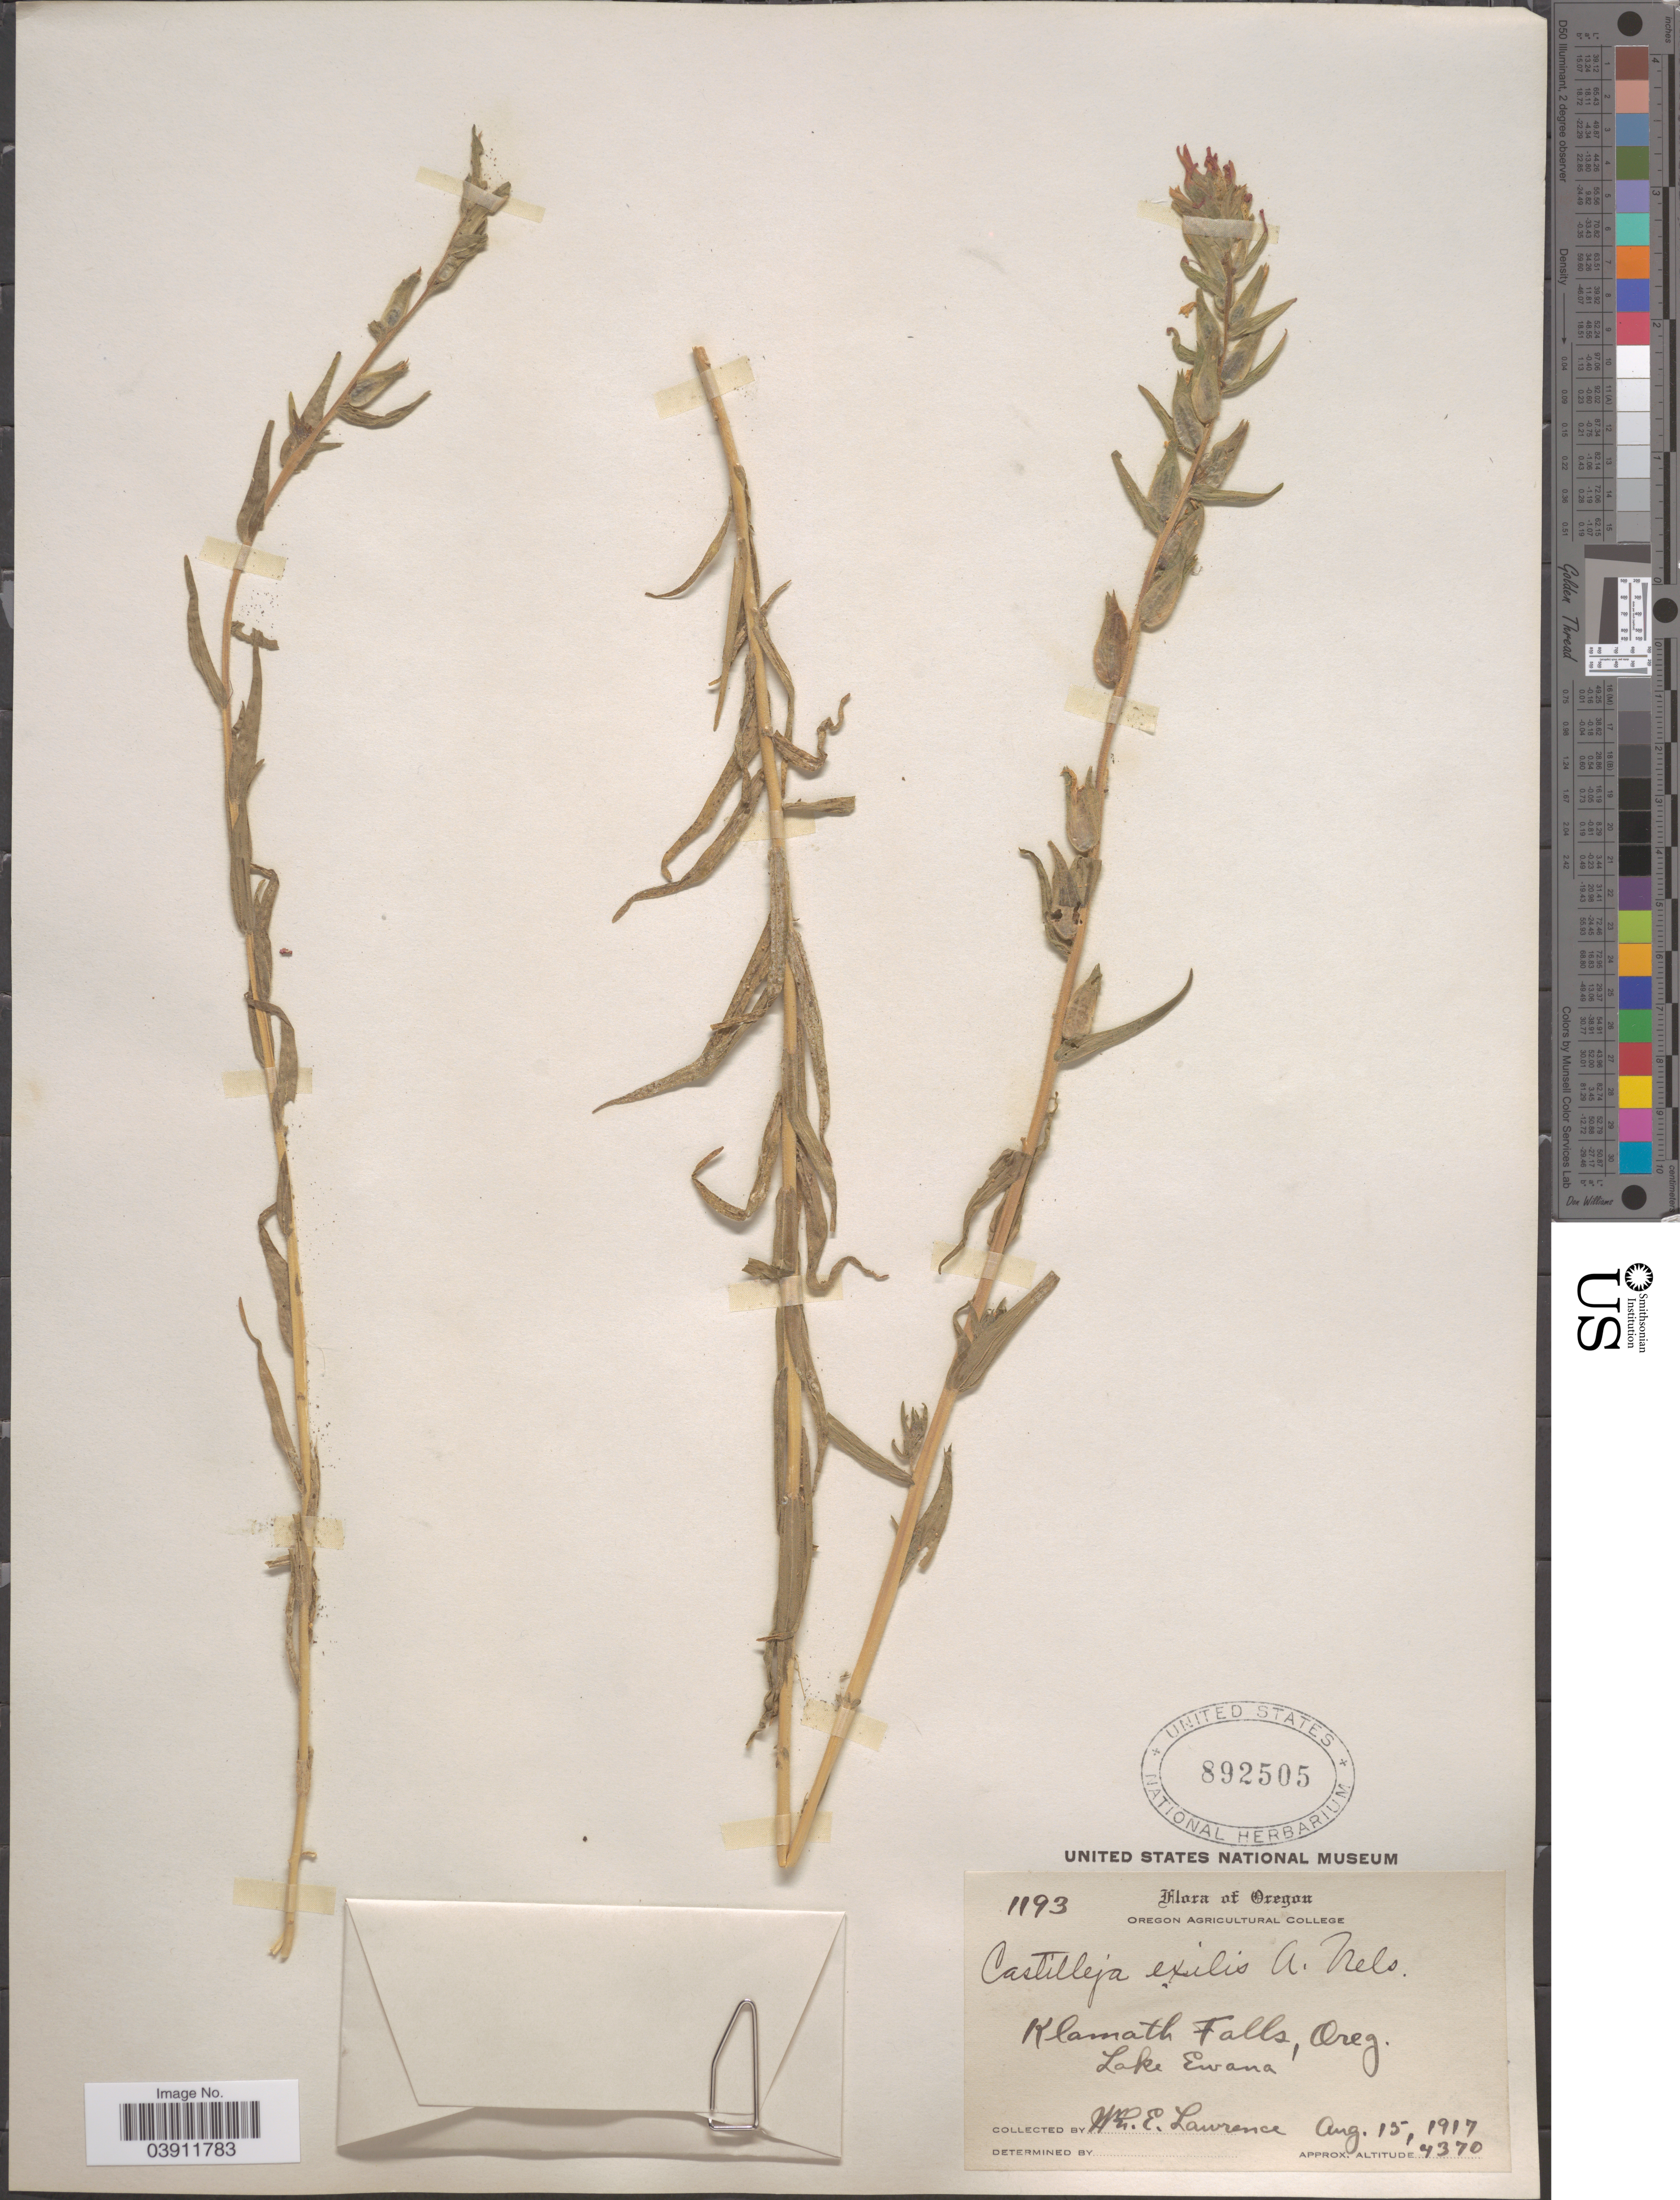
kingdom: Plantae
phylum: Tracheophyta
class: Magnoliopsida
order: Lamiales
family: Orobanchaceae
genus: Castilleja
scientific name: Castilleja exilis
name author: A. Nelson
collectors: W. Lawrence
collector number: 1193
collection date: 1917-08-15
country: United States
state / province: Oregon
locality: Klamath Falls, Lake Ewana.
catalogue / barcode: US 892505